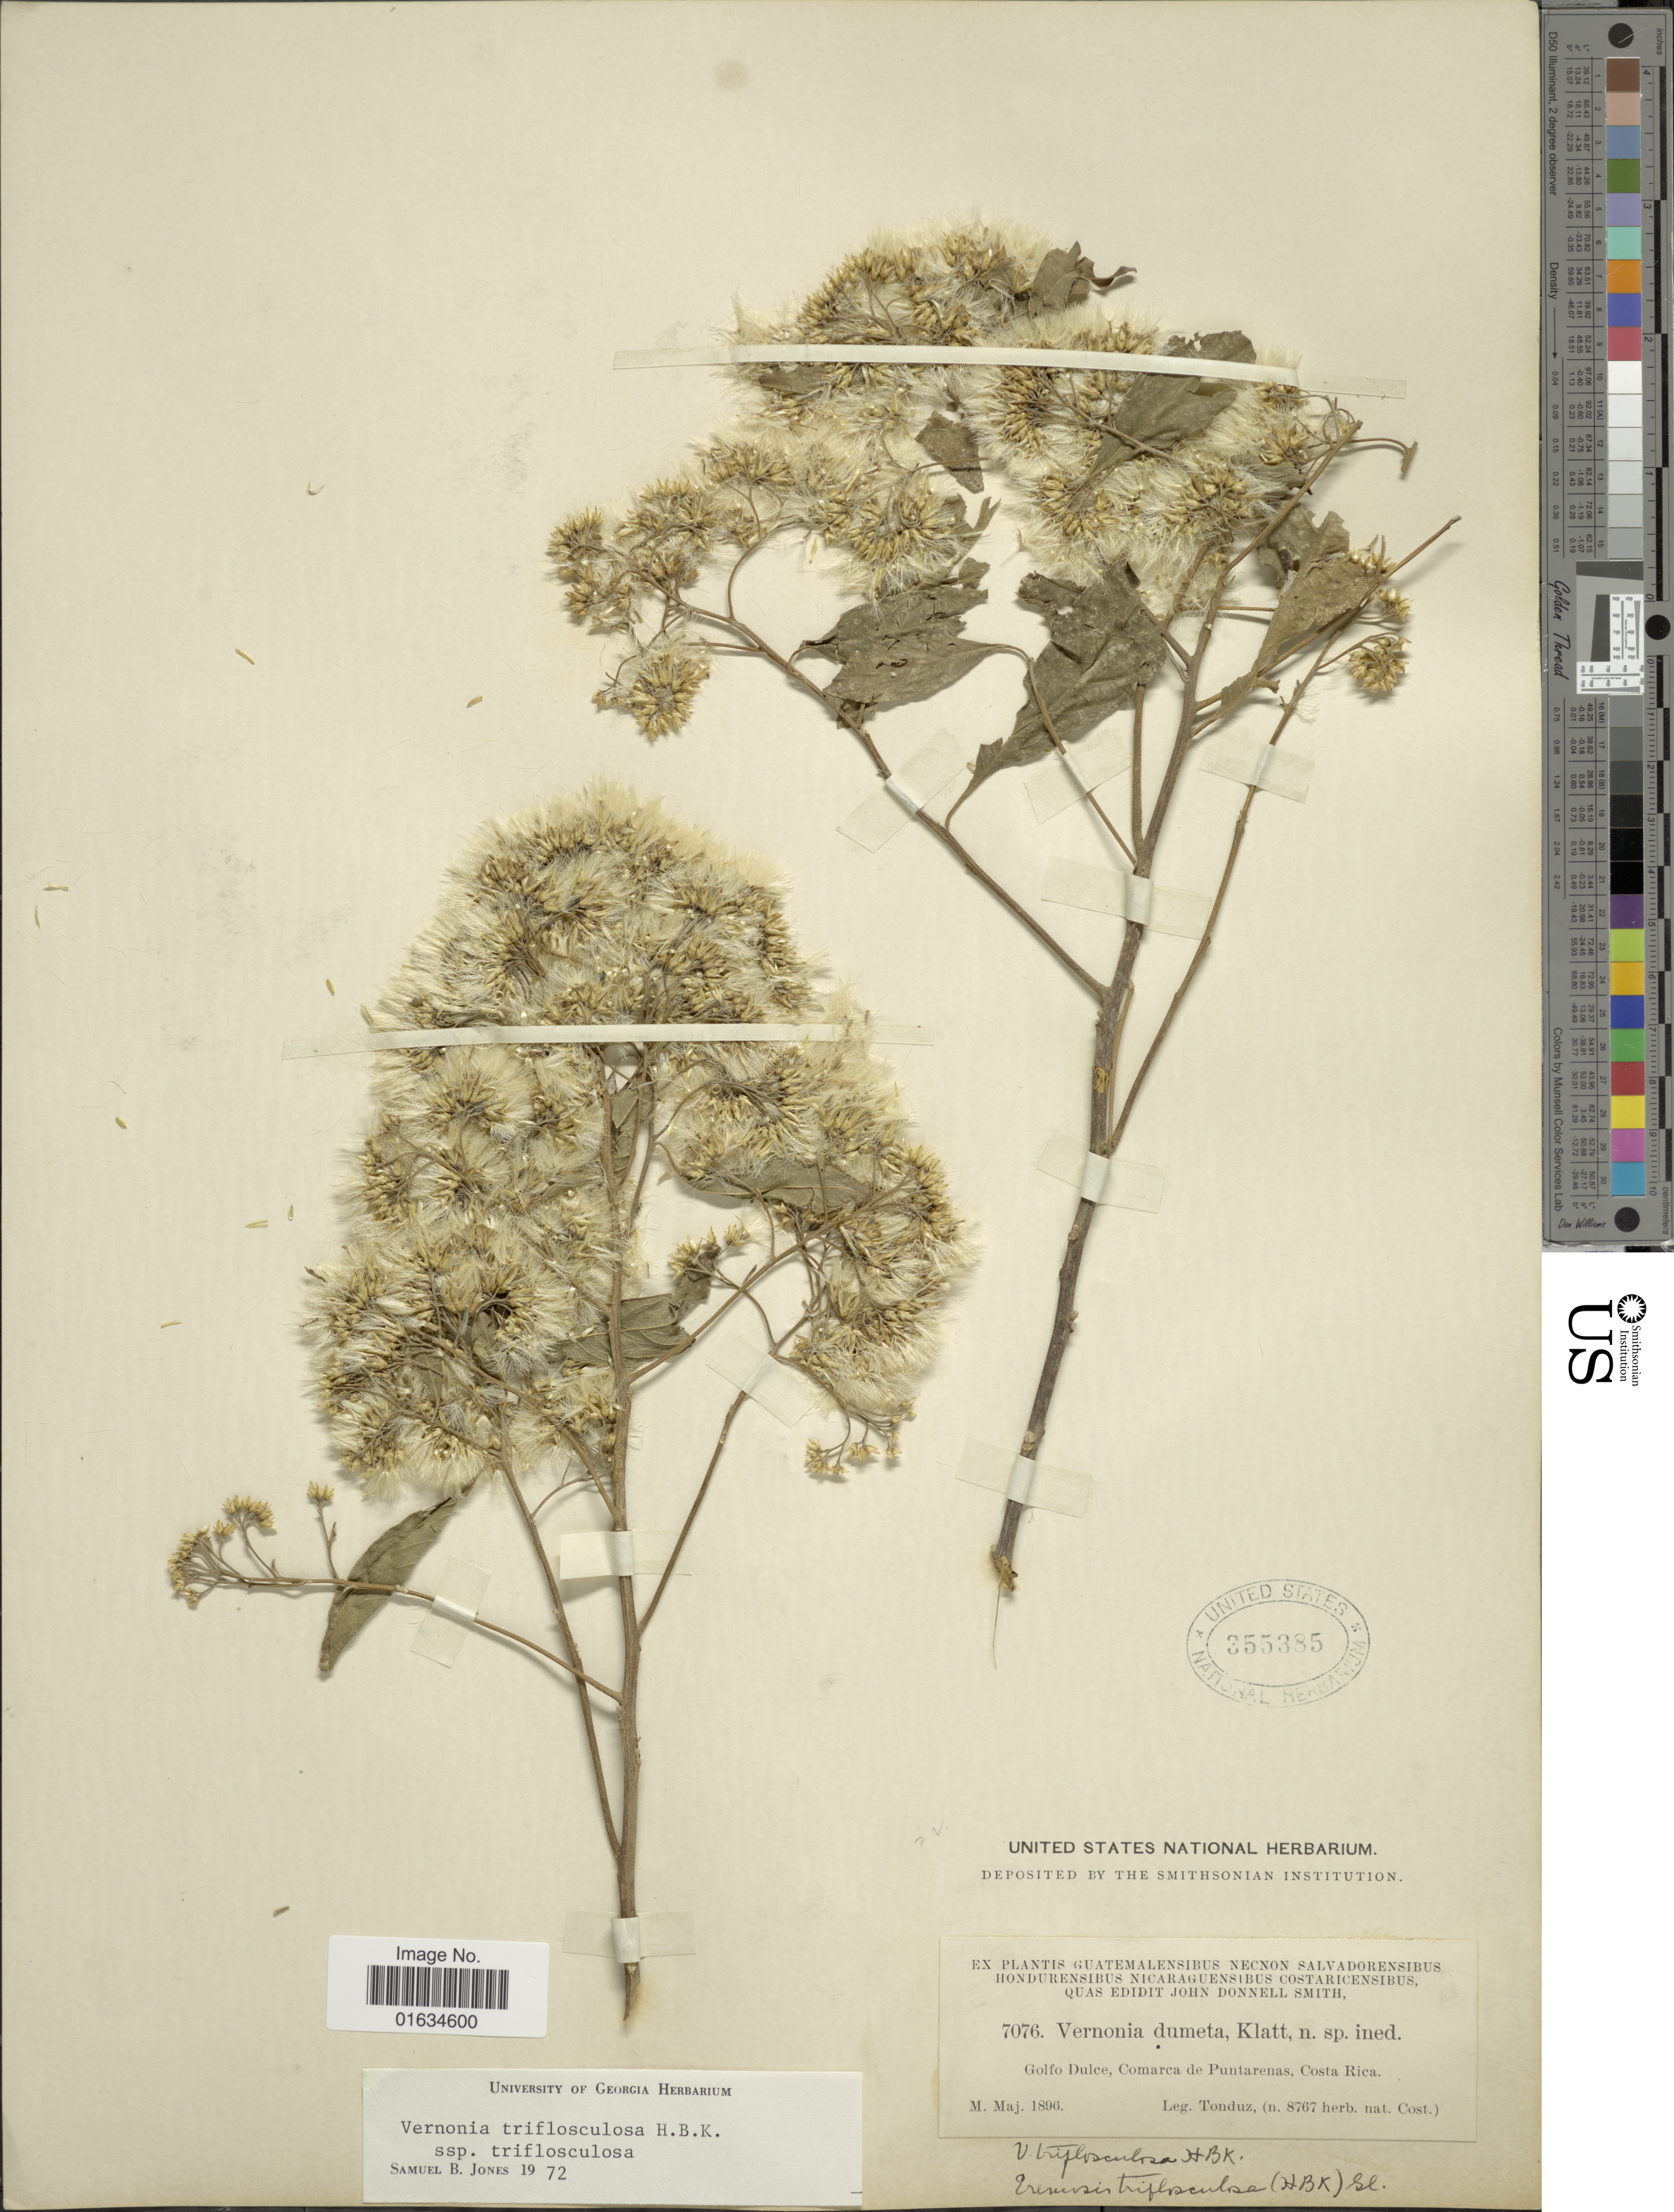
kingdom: Plantae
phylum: Tracheophyta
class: Magnoliopsida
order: Asterales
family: Asteraceae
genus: Eremosis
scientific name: Eremosis triflosculosa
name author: (Kunth) Gleason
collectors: A. Tonduz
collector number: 8767 herb. nat, Cost.?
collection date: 1896-05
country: Costa Rica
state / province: Puntarenas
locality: Golfo Dulce, Comarca de Puntarenas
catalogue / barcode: US 355385